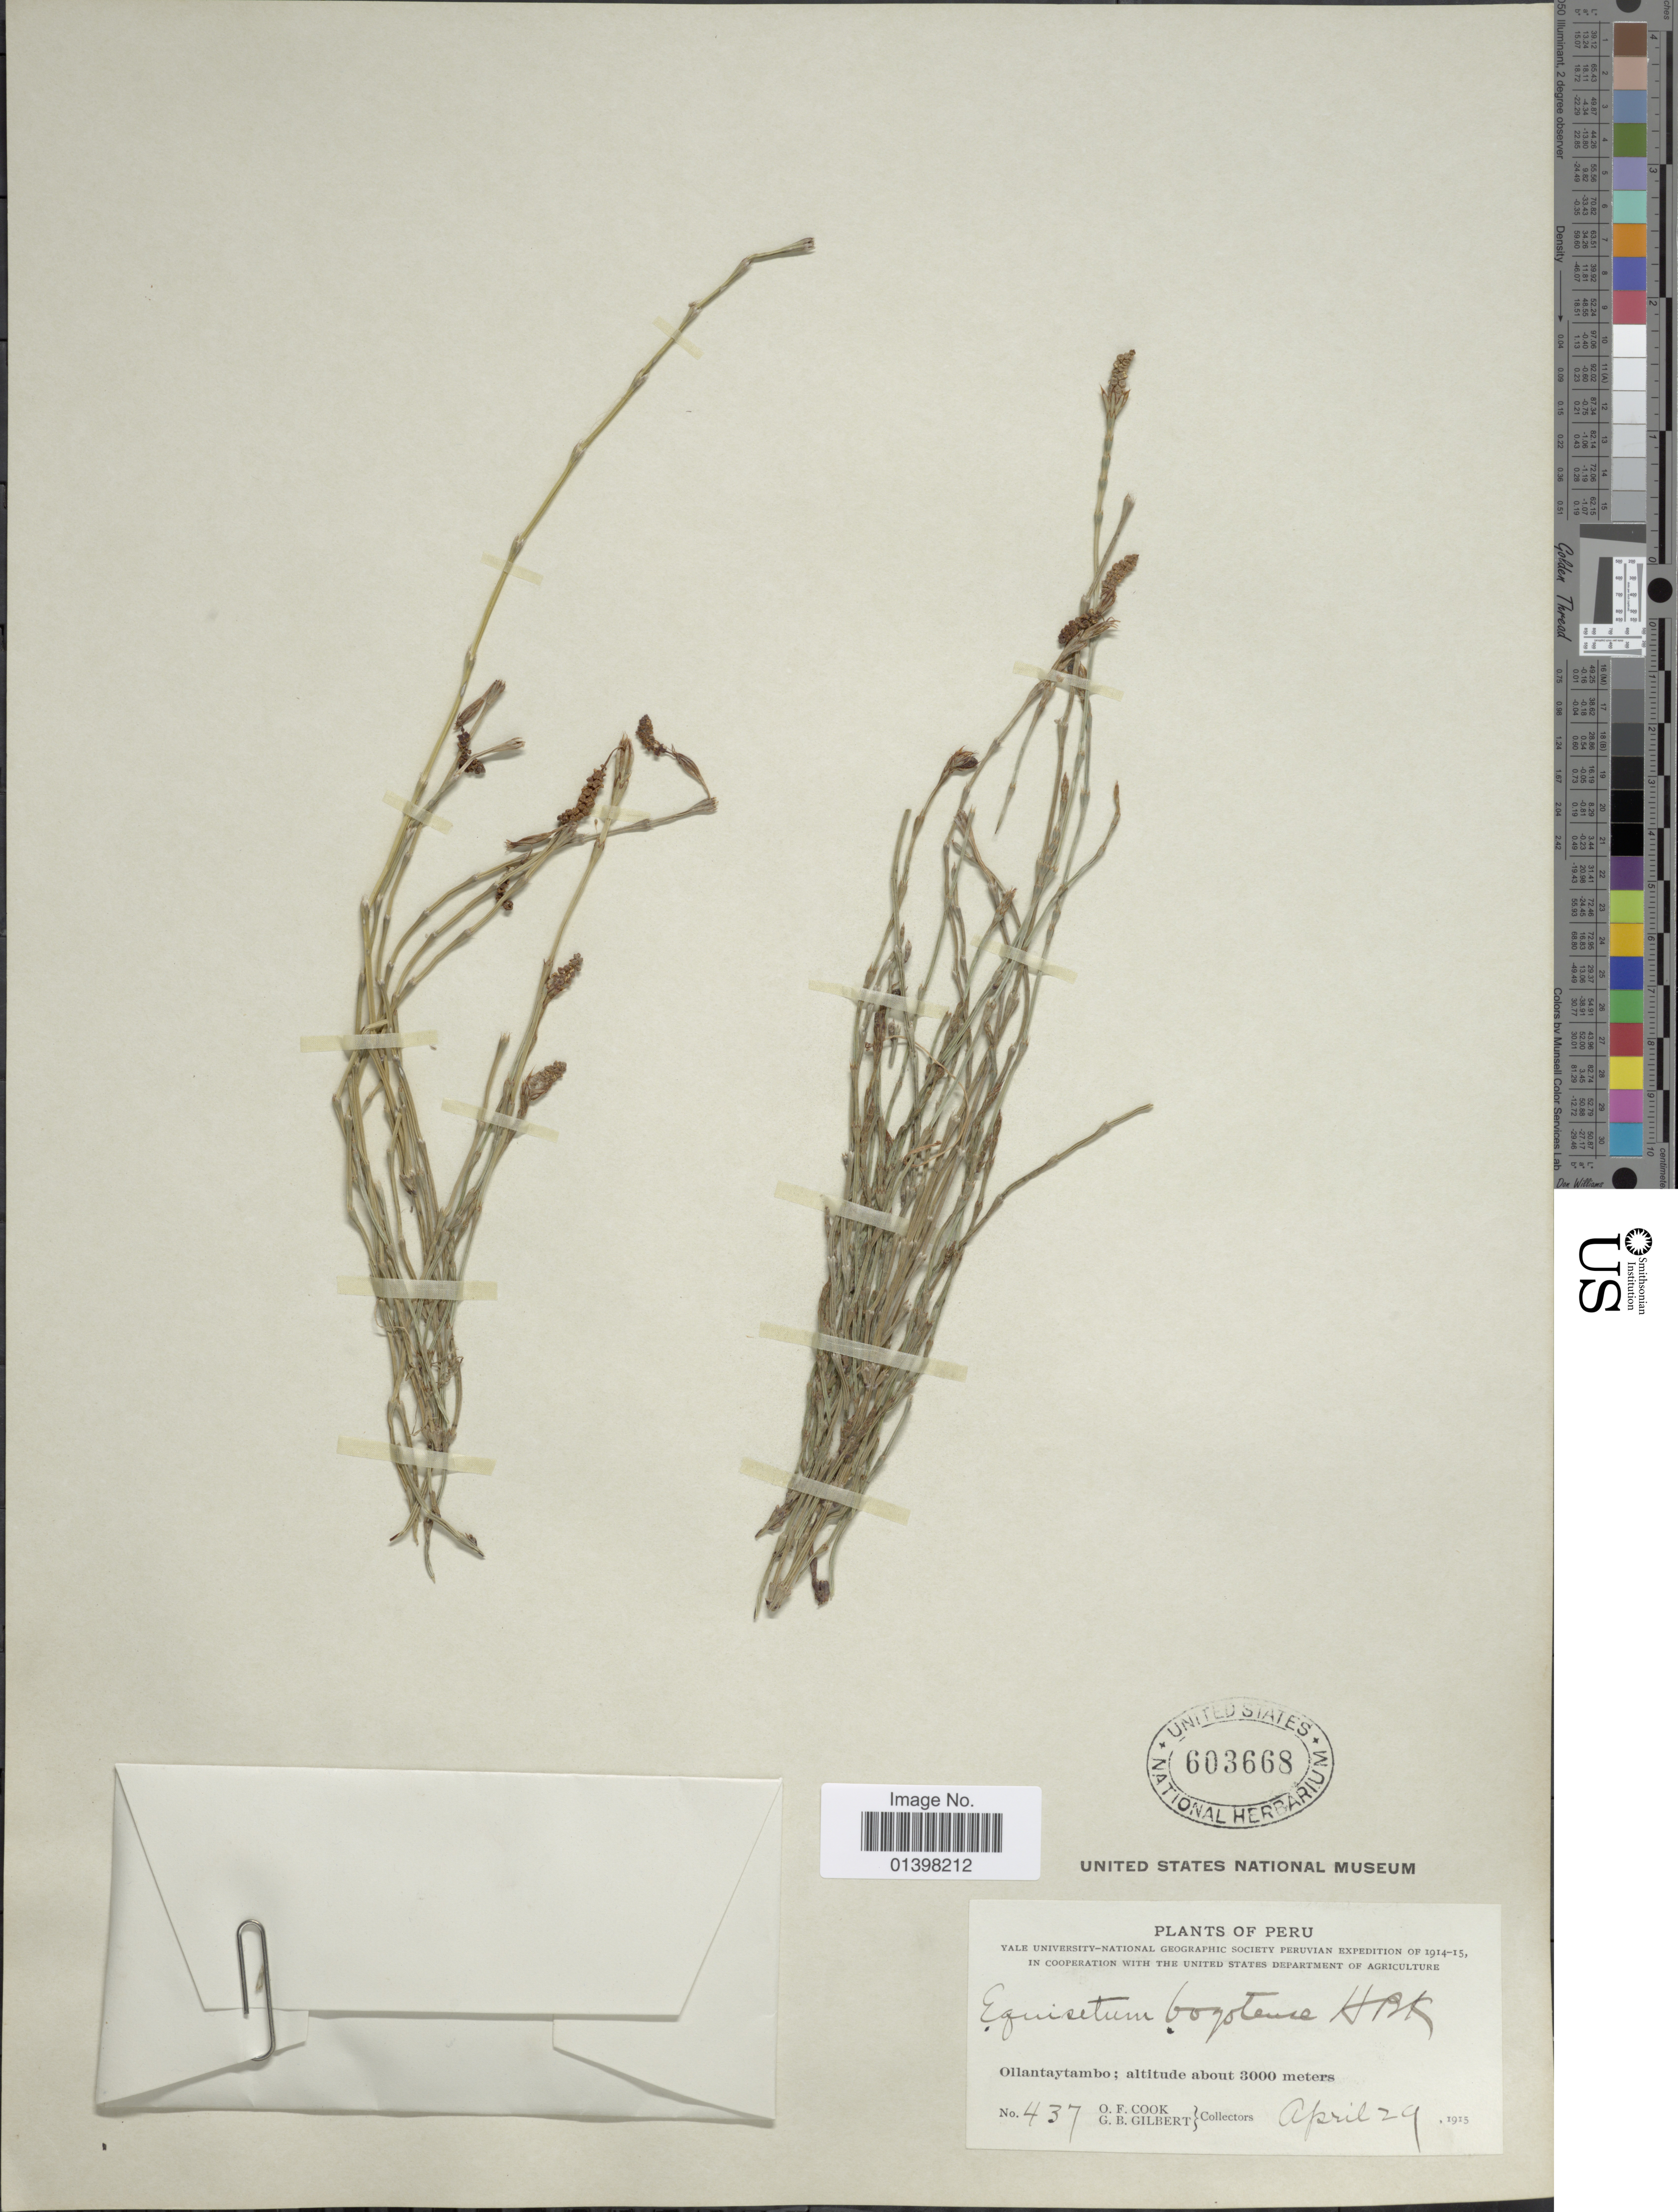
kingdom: Plantae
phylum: Tracheophyta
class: Polypodiopsida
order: Equisetales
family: Equisetaceae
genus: Equisetum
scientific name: Equisetum bogotense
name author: Kunth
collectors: O. F. Cook & G. B. Gilbert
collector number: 437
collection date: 1915-04-29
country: Peru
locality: Ollantaytambo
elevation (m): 3000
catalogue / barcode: US 603668